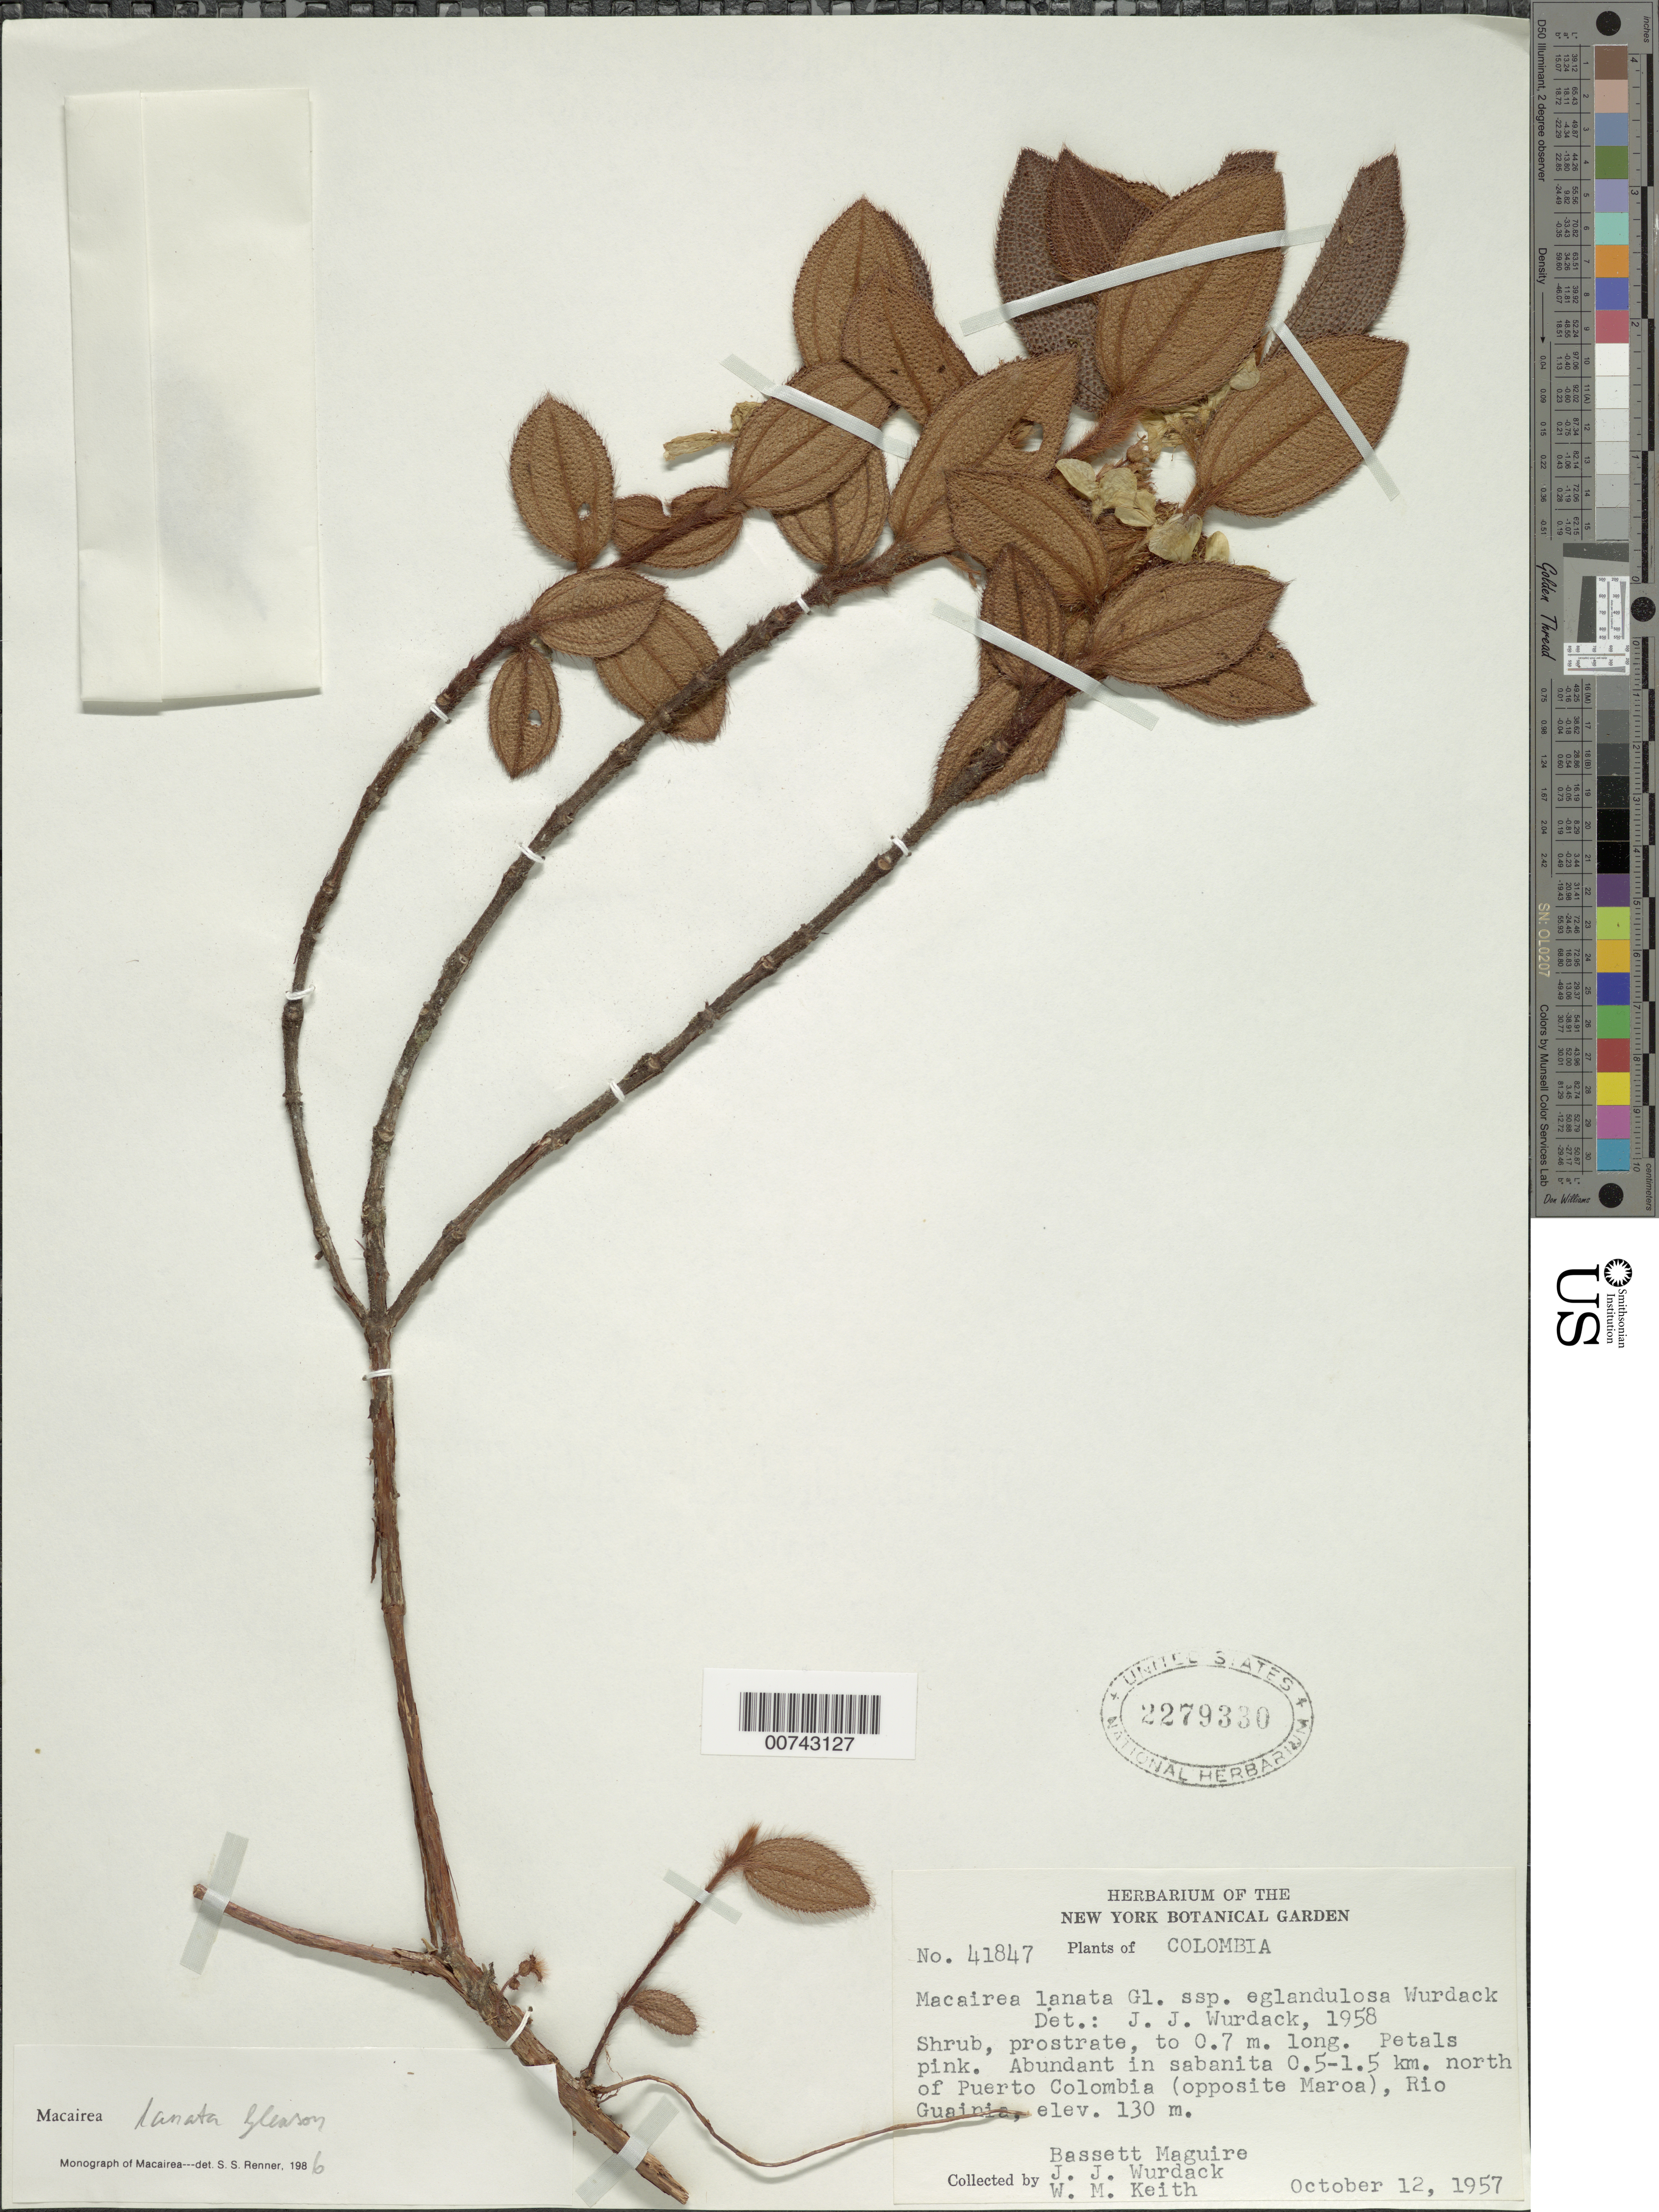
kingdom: Plantae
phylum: Tracheophyta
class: Magnoliopsida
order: Myrtales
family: Melastomataceae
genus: Macairea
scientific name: Macairea lanata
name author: Gleason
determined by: Wurdack, John J., (US), US (UNITED STATES)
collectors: B. Maguire, J. J. Wurdack & W. Keith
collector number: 41847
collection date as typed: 12-Oct-57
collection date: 1957-10-12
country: Colombia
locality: Río Guainía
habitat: Sabanita .5-1.5 km north of Puerto Columbia (opposite Maroa)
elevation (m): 130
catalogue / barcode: US 2279330